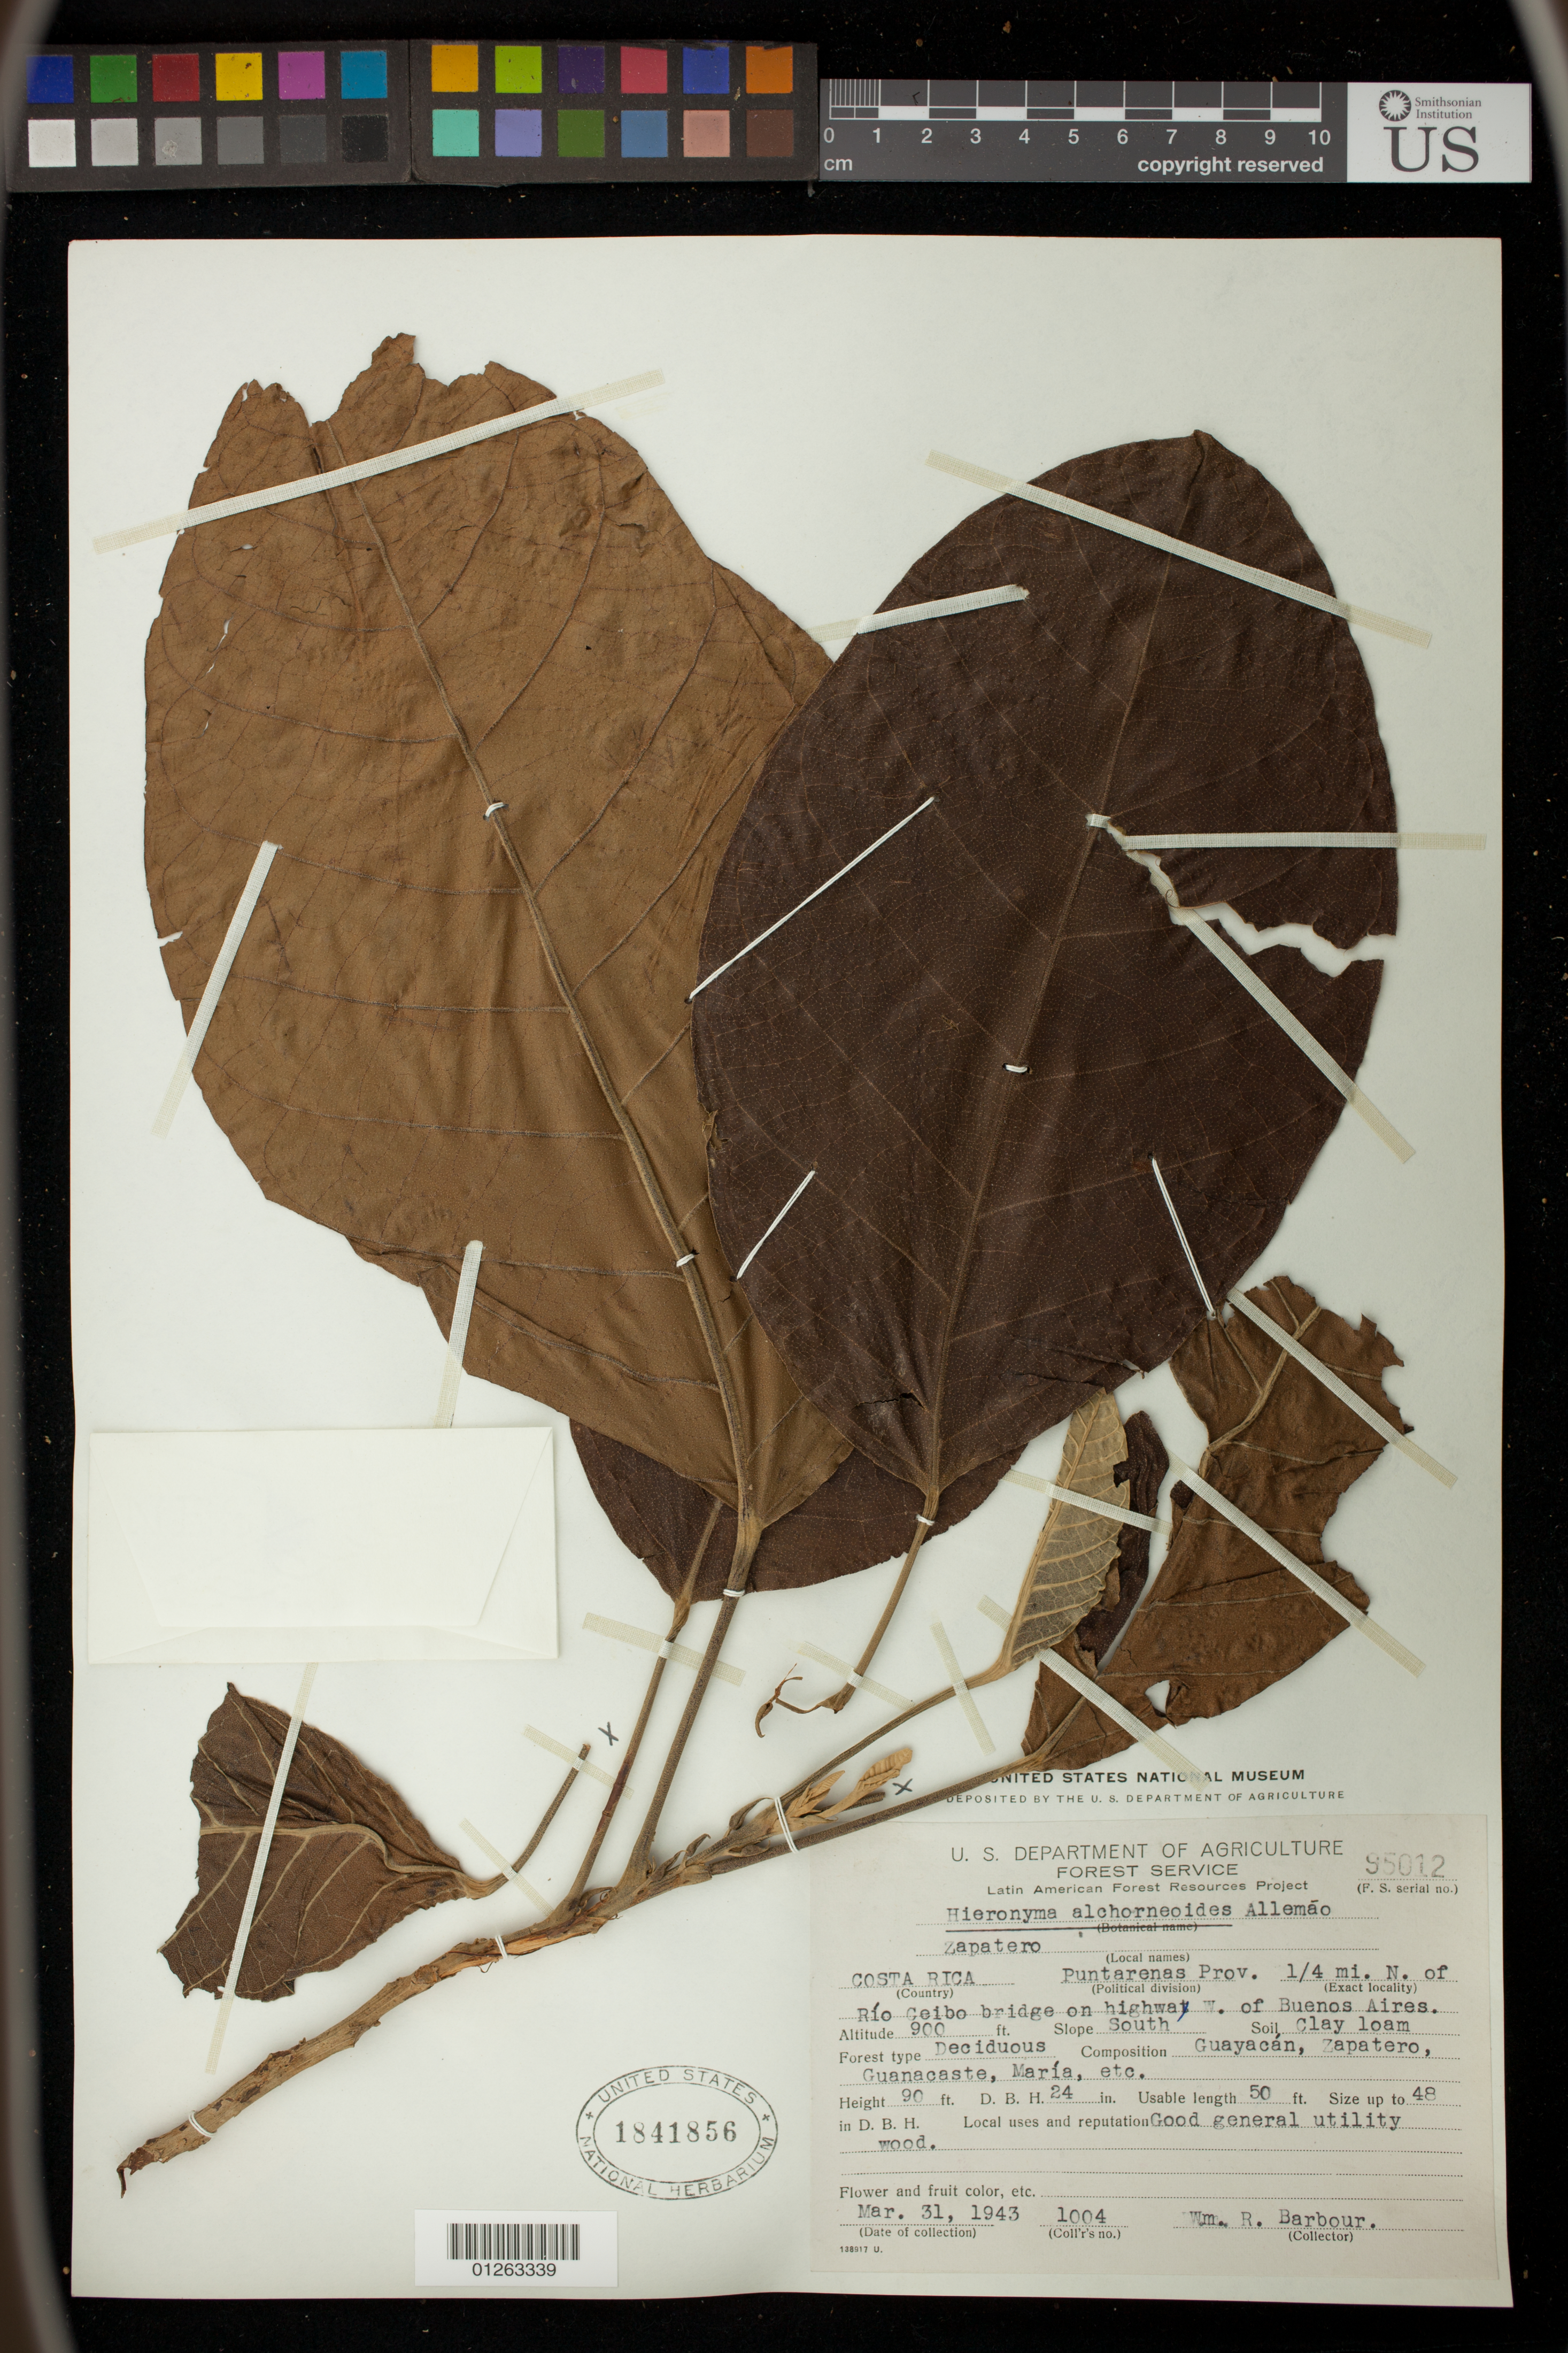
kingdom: Plantae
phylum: Tracheophyta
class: Magnoliopsida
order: Malpighiales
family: Phyllanthaceae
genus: Hieronyma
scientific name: Hieronyma alchorneoides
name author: Allemão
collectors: R. Barbour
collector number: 1004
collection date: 1943-03-31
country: Costa Rica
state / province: Puntarenas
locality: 1/4 mile North of Rio Ceibo bridge on highway West of Buenos Aires.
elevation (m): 275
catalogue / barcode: US 1841856